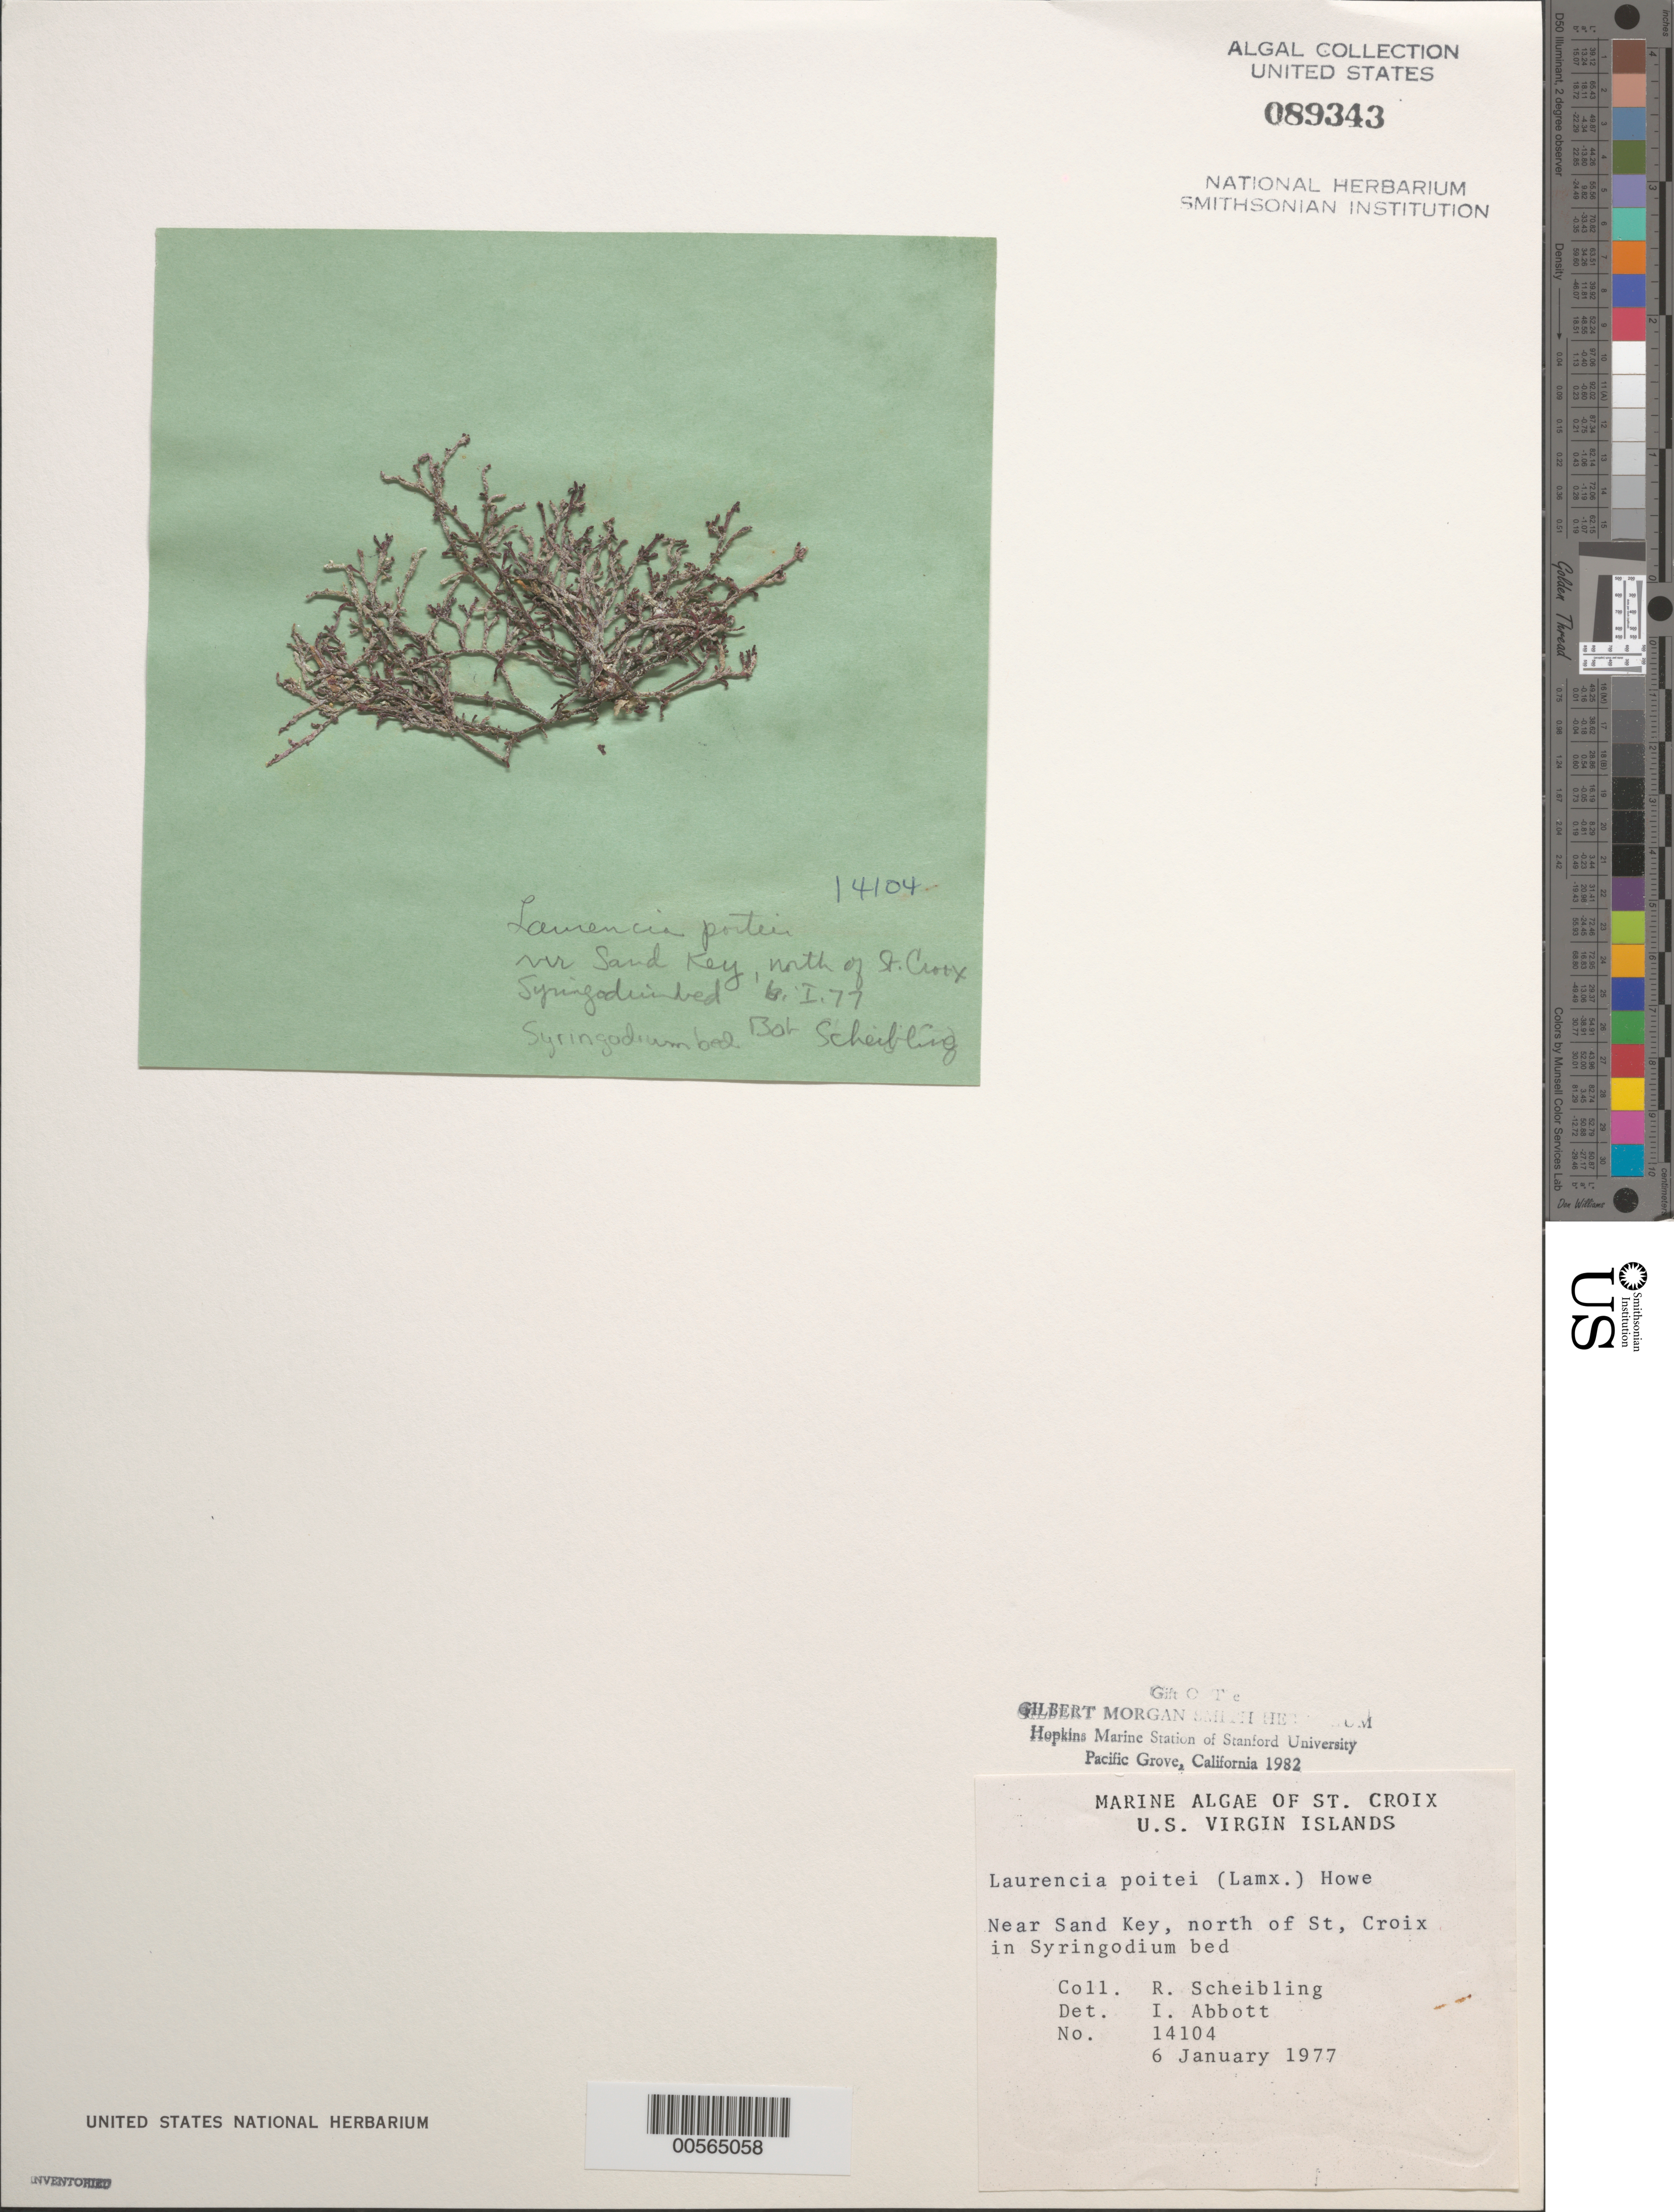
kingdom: Plantae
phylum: Rhodophyta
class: Florideophyceae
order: Ceramiales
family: Rhodomelaceae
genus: Yuzurua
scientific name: Yuzurua poiteaui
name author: (J.V.Lamouroux) Martin-Lescanne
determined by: Brooks, B. L., (BOT), Smithsonian Institution - National Museum of Natural History (UNITED STATES)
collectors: R. Scheibling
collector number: IAA 14104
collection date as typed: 06 Jan 1977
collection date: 1977-01-06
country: U.S. Virgin Islands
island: St. Croix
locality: Near Sand Key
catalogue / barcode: US 89343